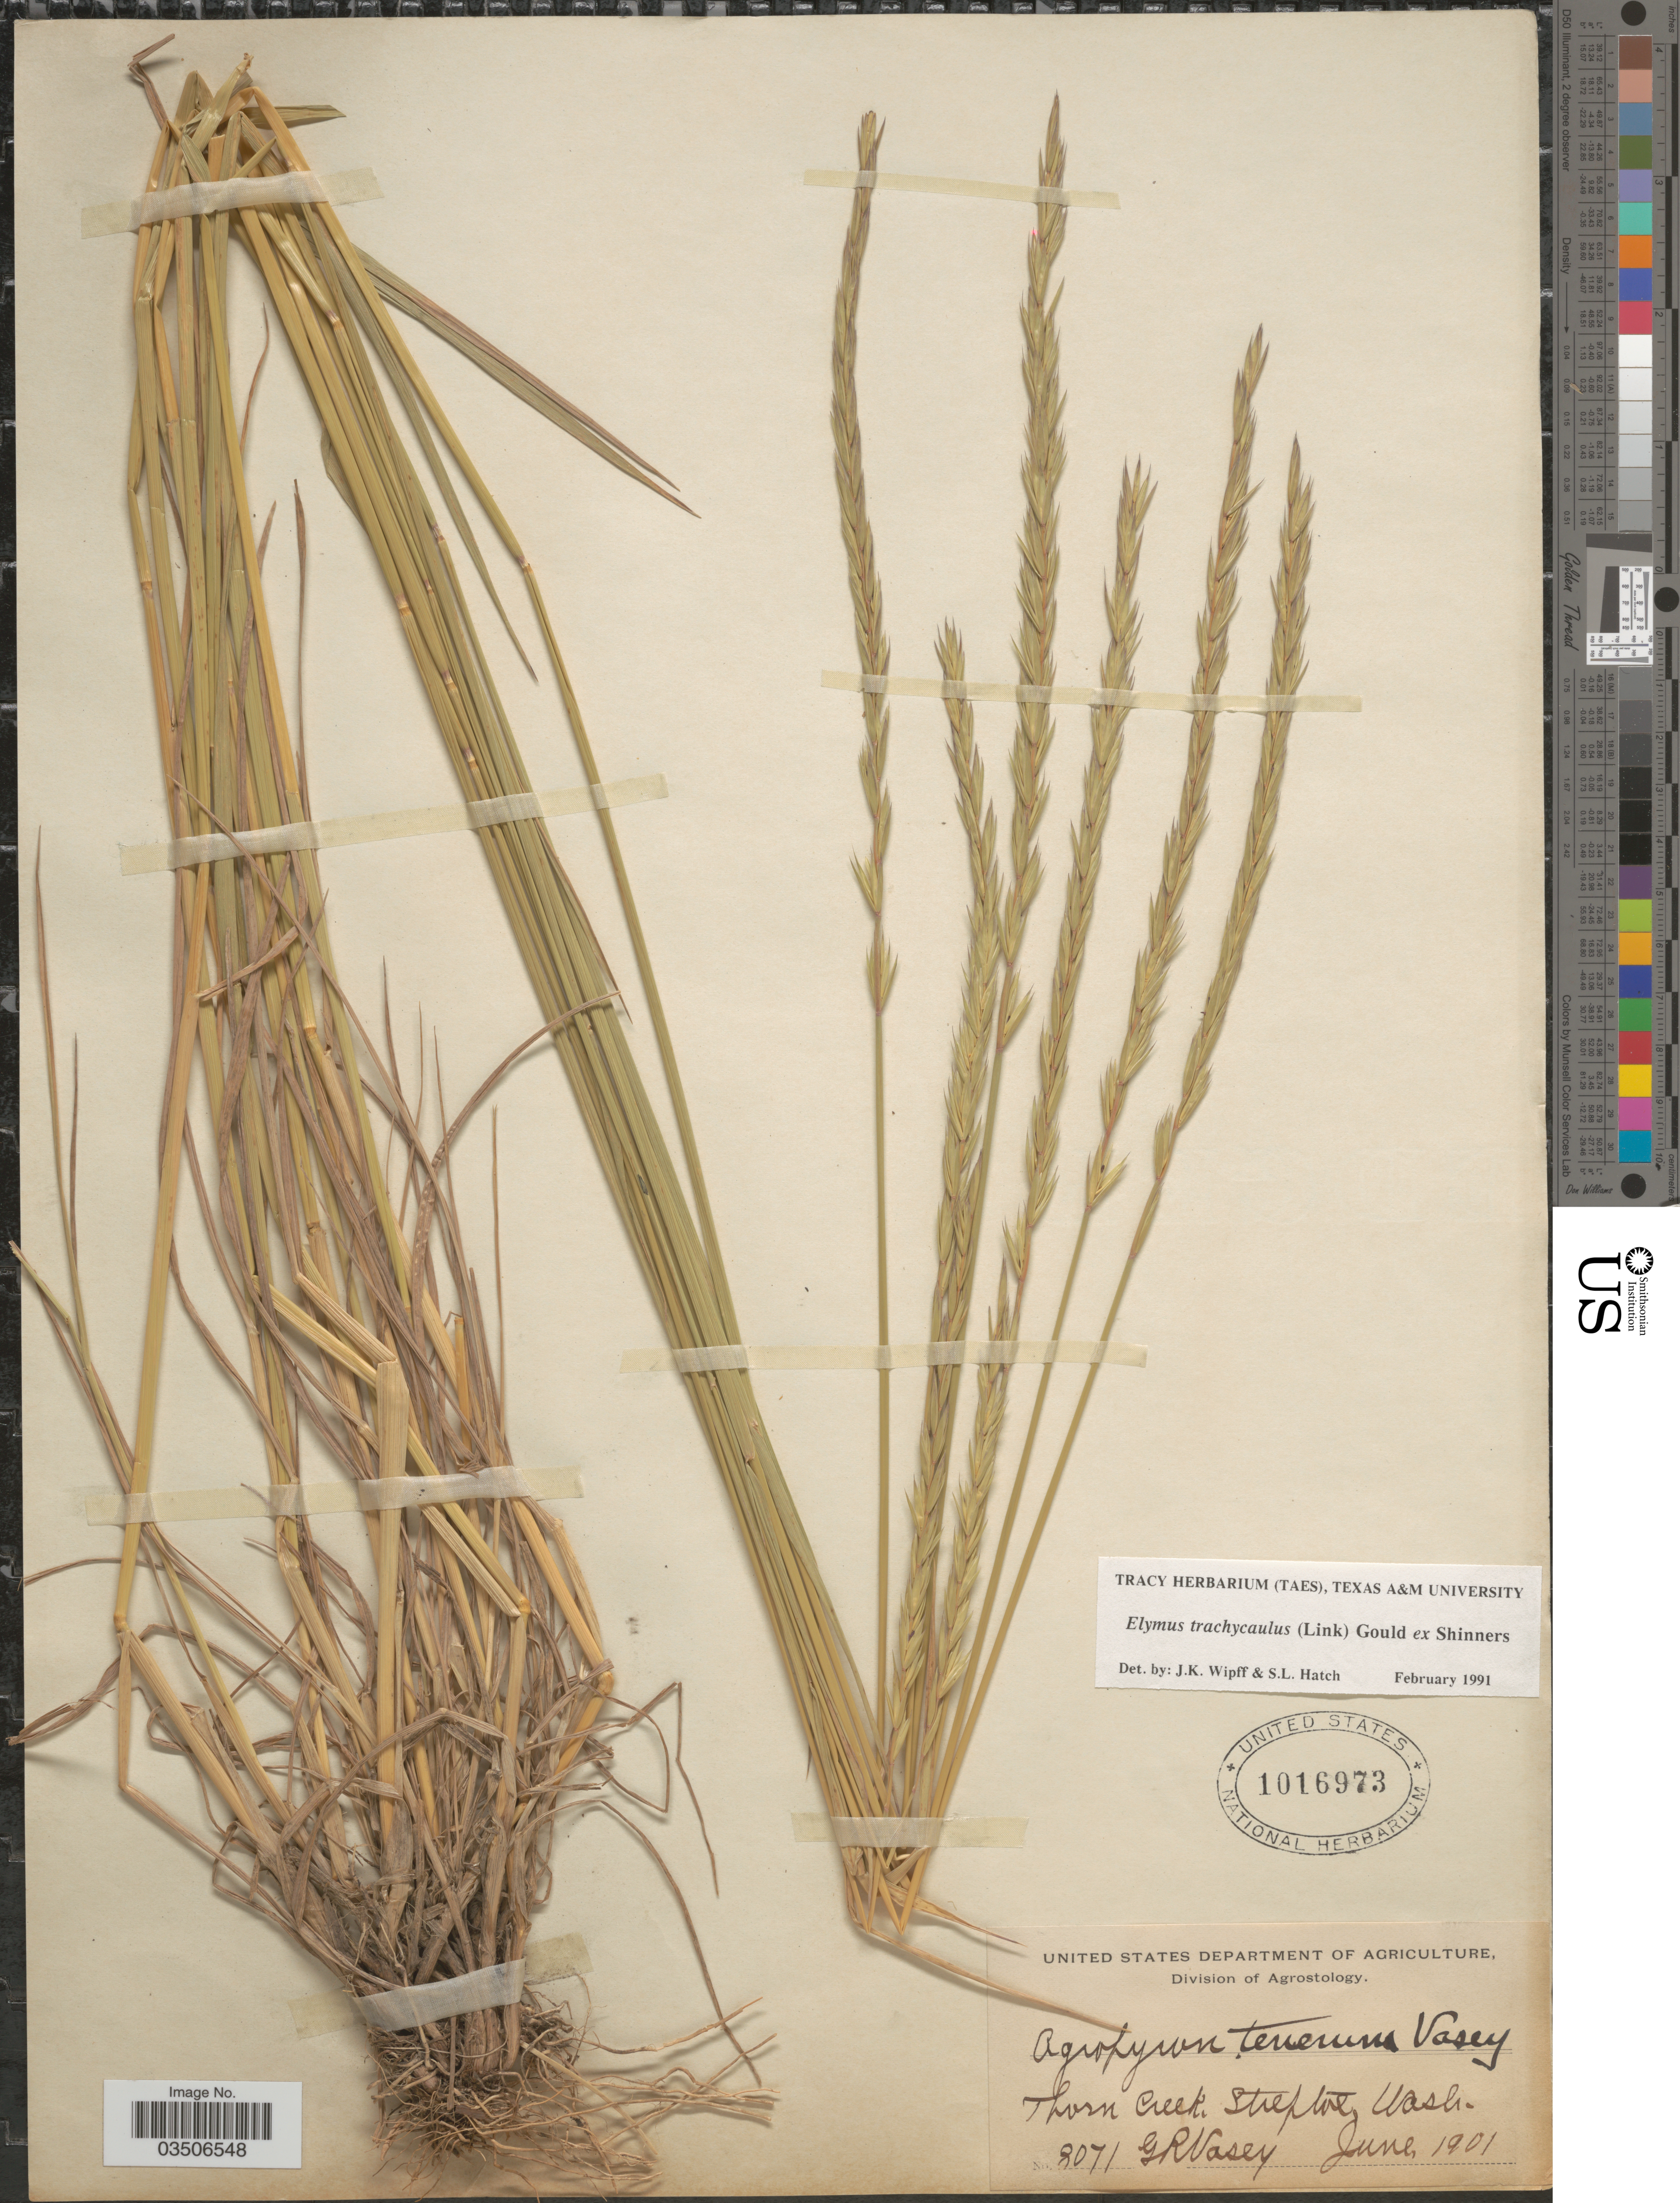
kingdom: Plantae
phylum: Tracheophyta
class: Liliopsida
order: Poales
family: Poaceae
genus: Elymus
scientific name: Elymus trachycaulus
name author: (Link) Gould ex Shinners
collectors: G. R. Vasey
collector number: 8071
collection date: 1901-06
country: United States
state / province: Washington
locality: Thorn Creek. Streptoe.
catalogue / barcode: US 1016973